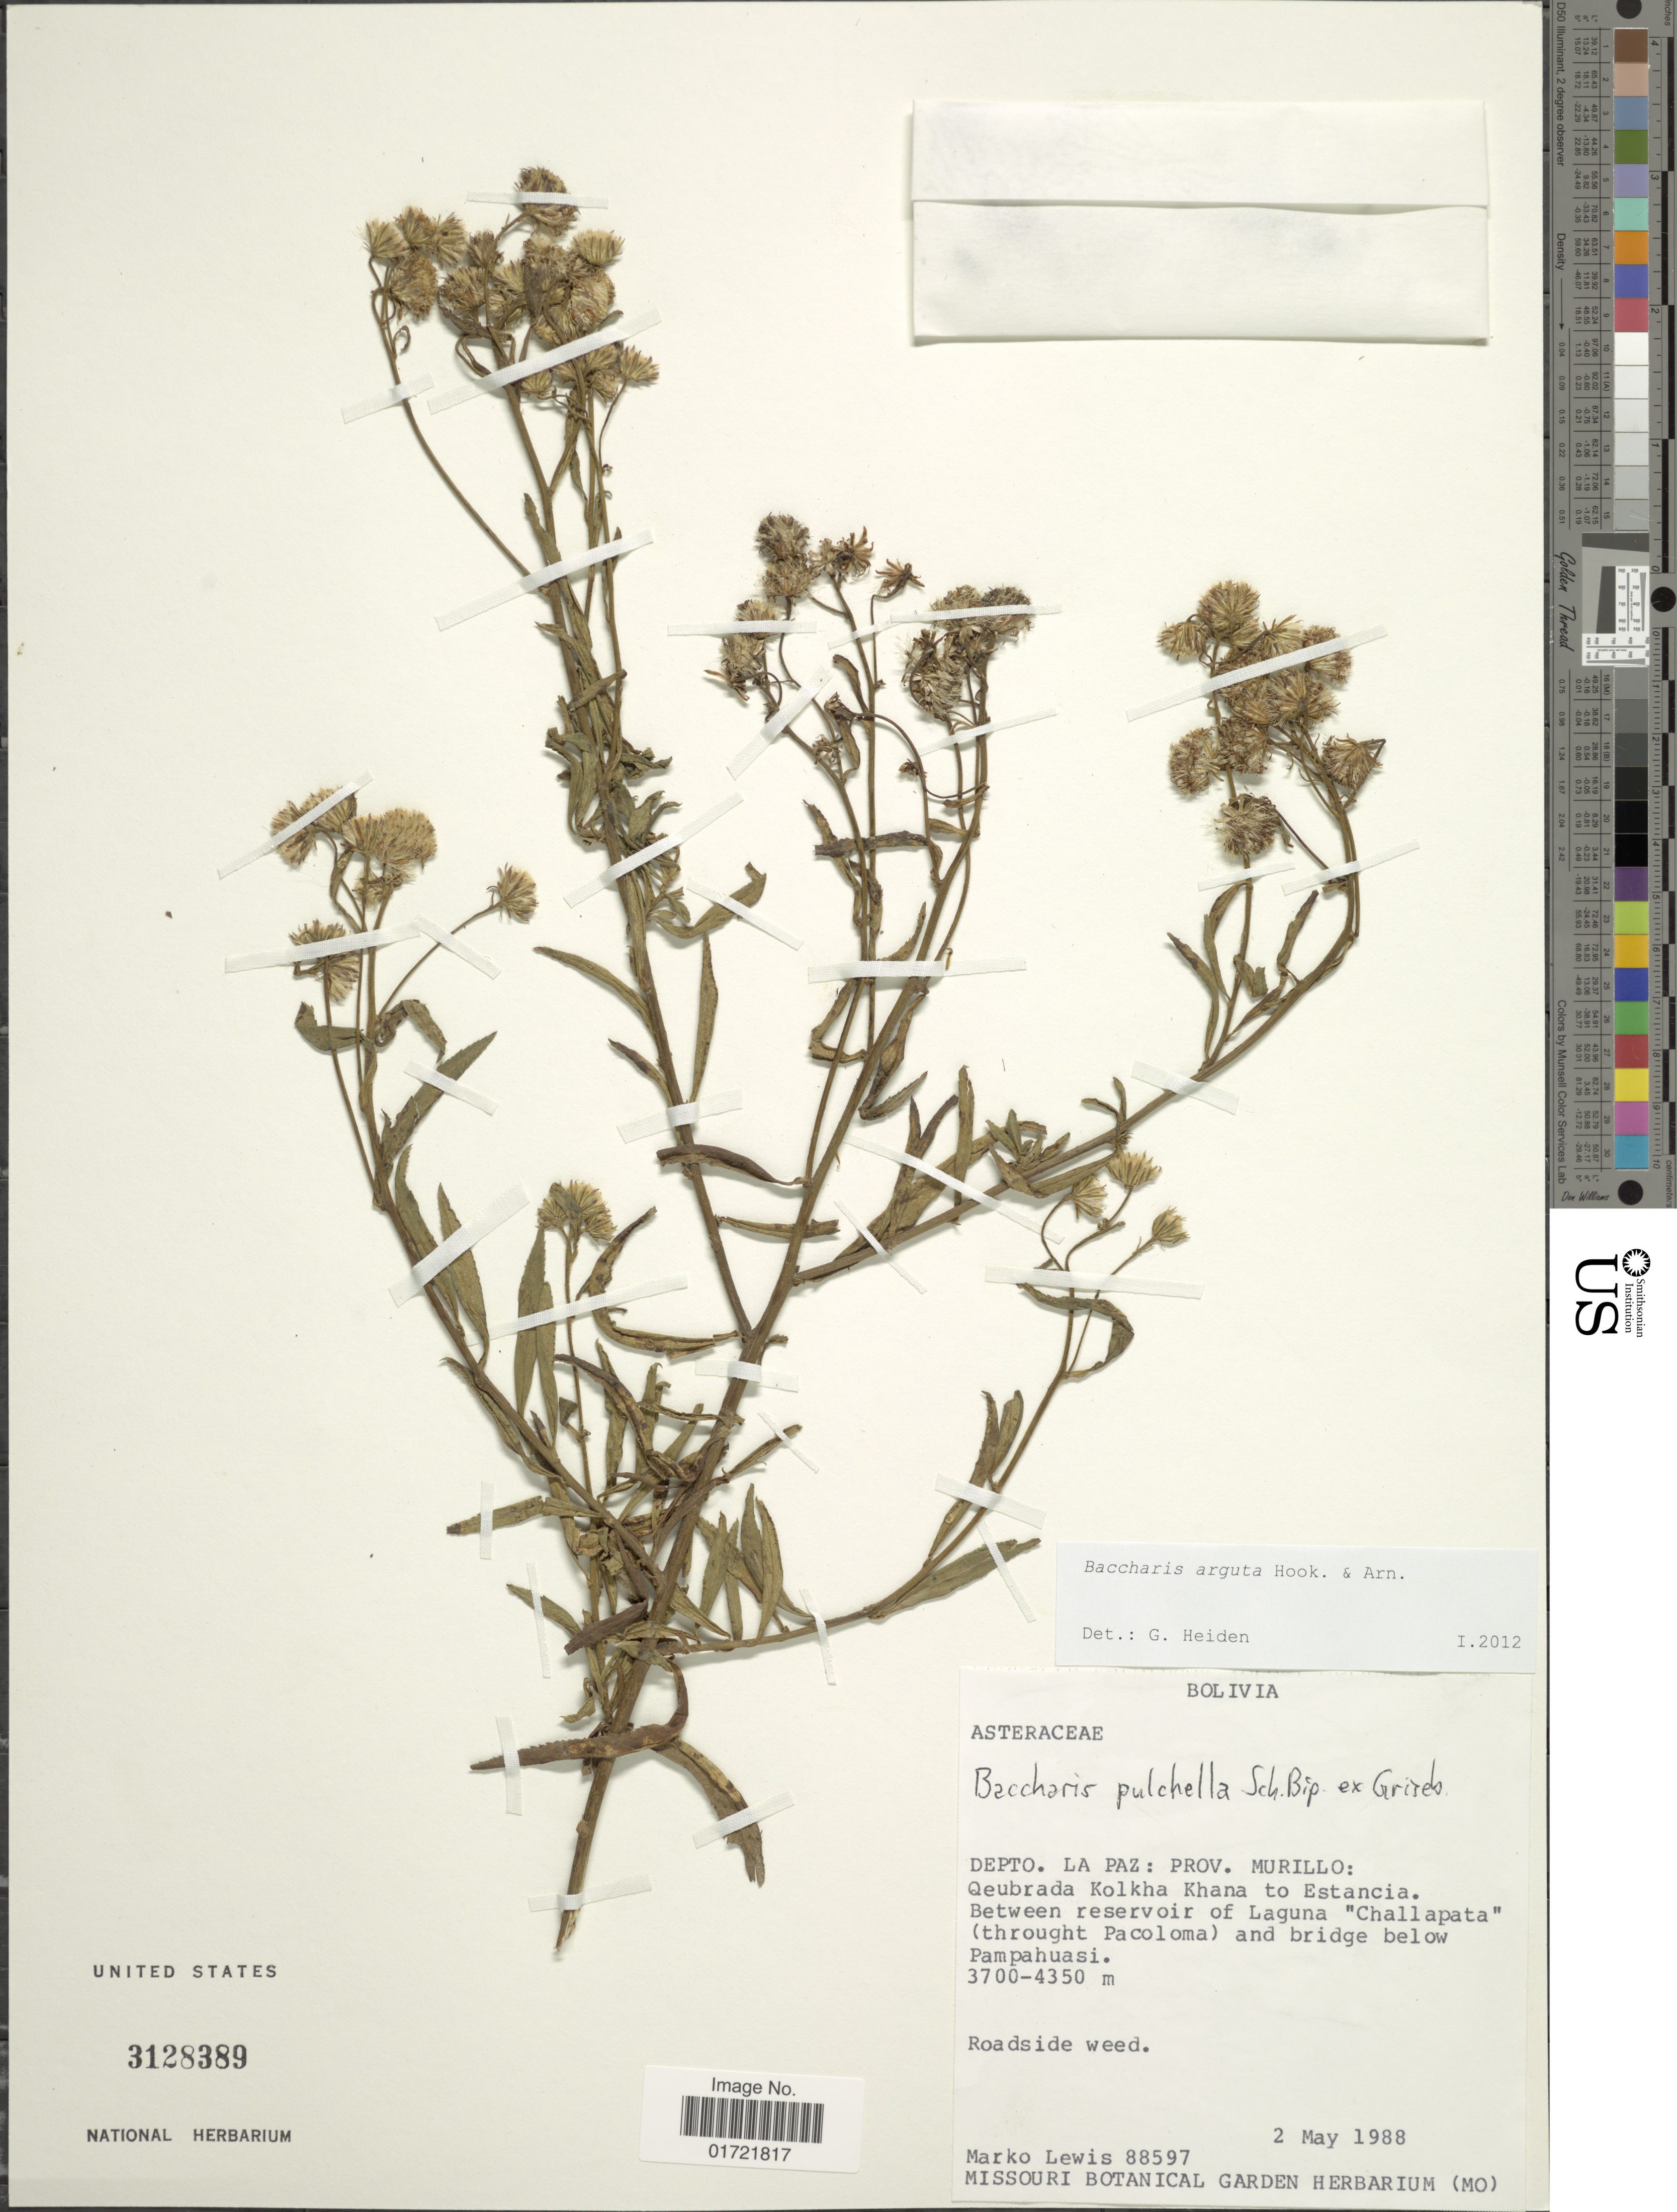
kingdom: Plantae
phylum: Tracheophyta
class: Magnoliopsida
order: Asterales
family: Asteraceae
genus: Baccharis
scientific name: Baccharis arguta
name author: Gillies ex Hook. & Arn.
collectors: M. A. Lewis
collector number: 88597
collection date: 1988-05-02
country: Bolivia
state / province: La Paz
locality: Prov. Murillo: Quebrada Kolkha Khana to estancia. between reservoir of Laguna Challapata(throught Pacoloma) and bridge below Pampahuasi.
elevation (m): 3700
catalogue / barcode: US 3128389